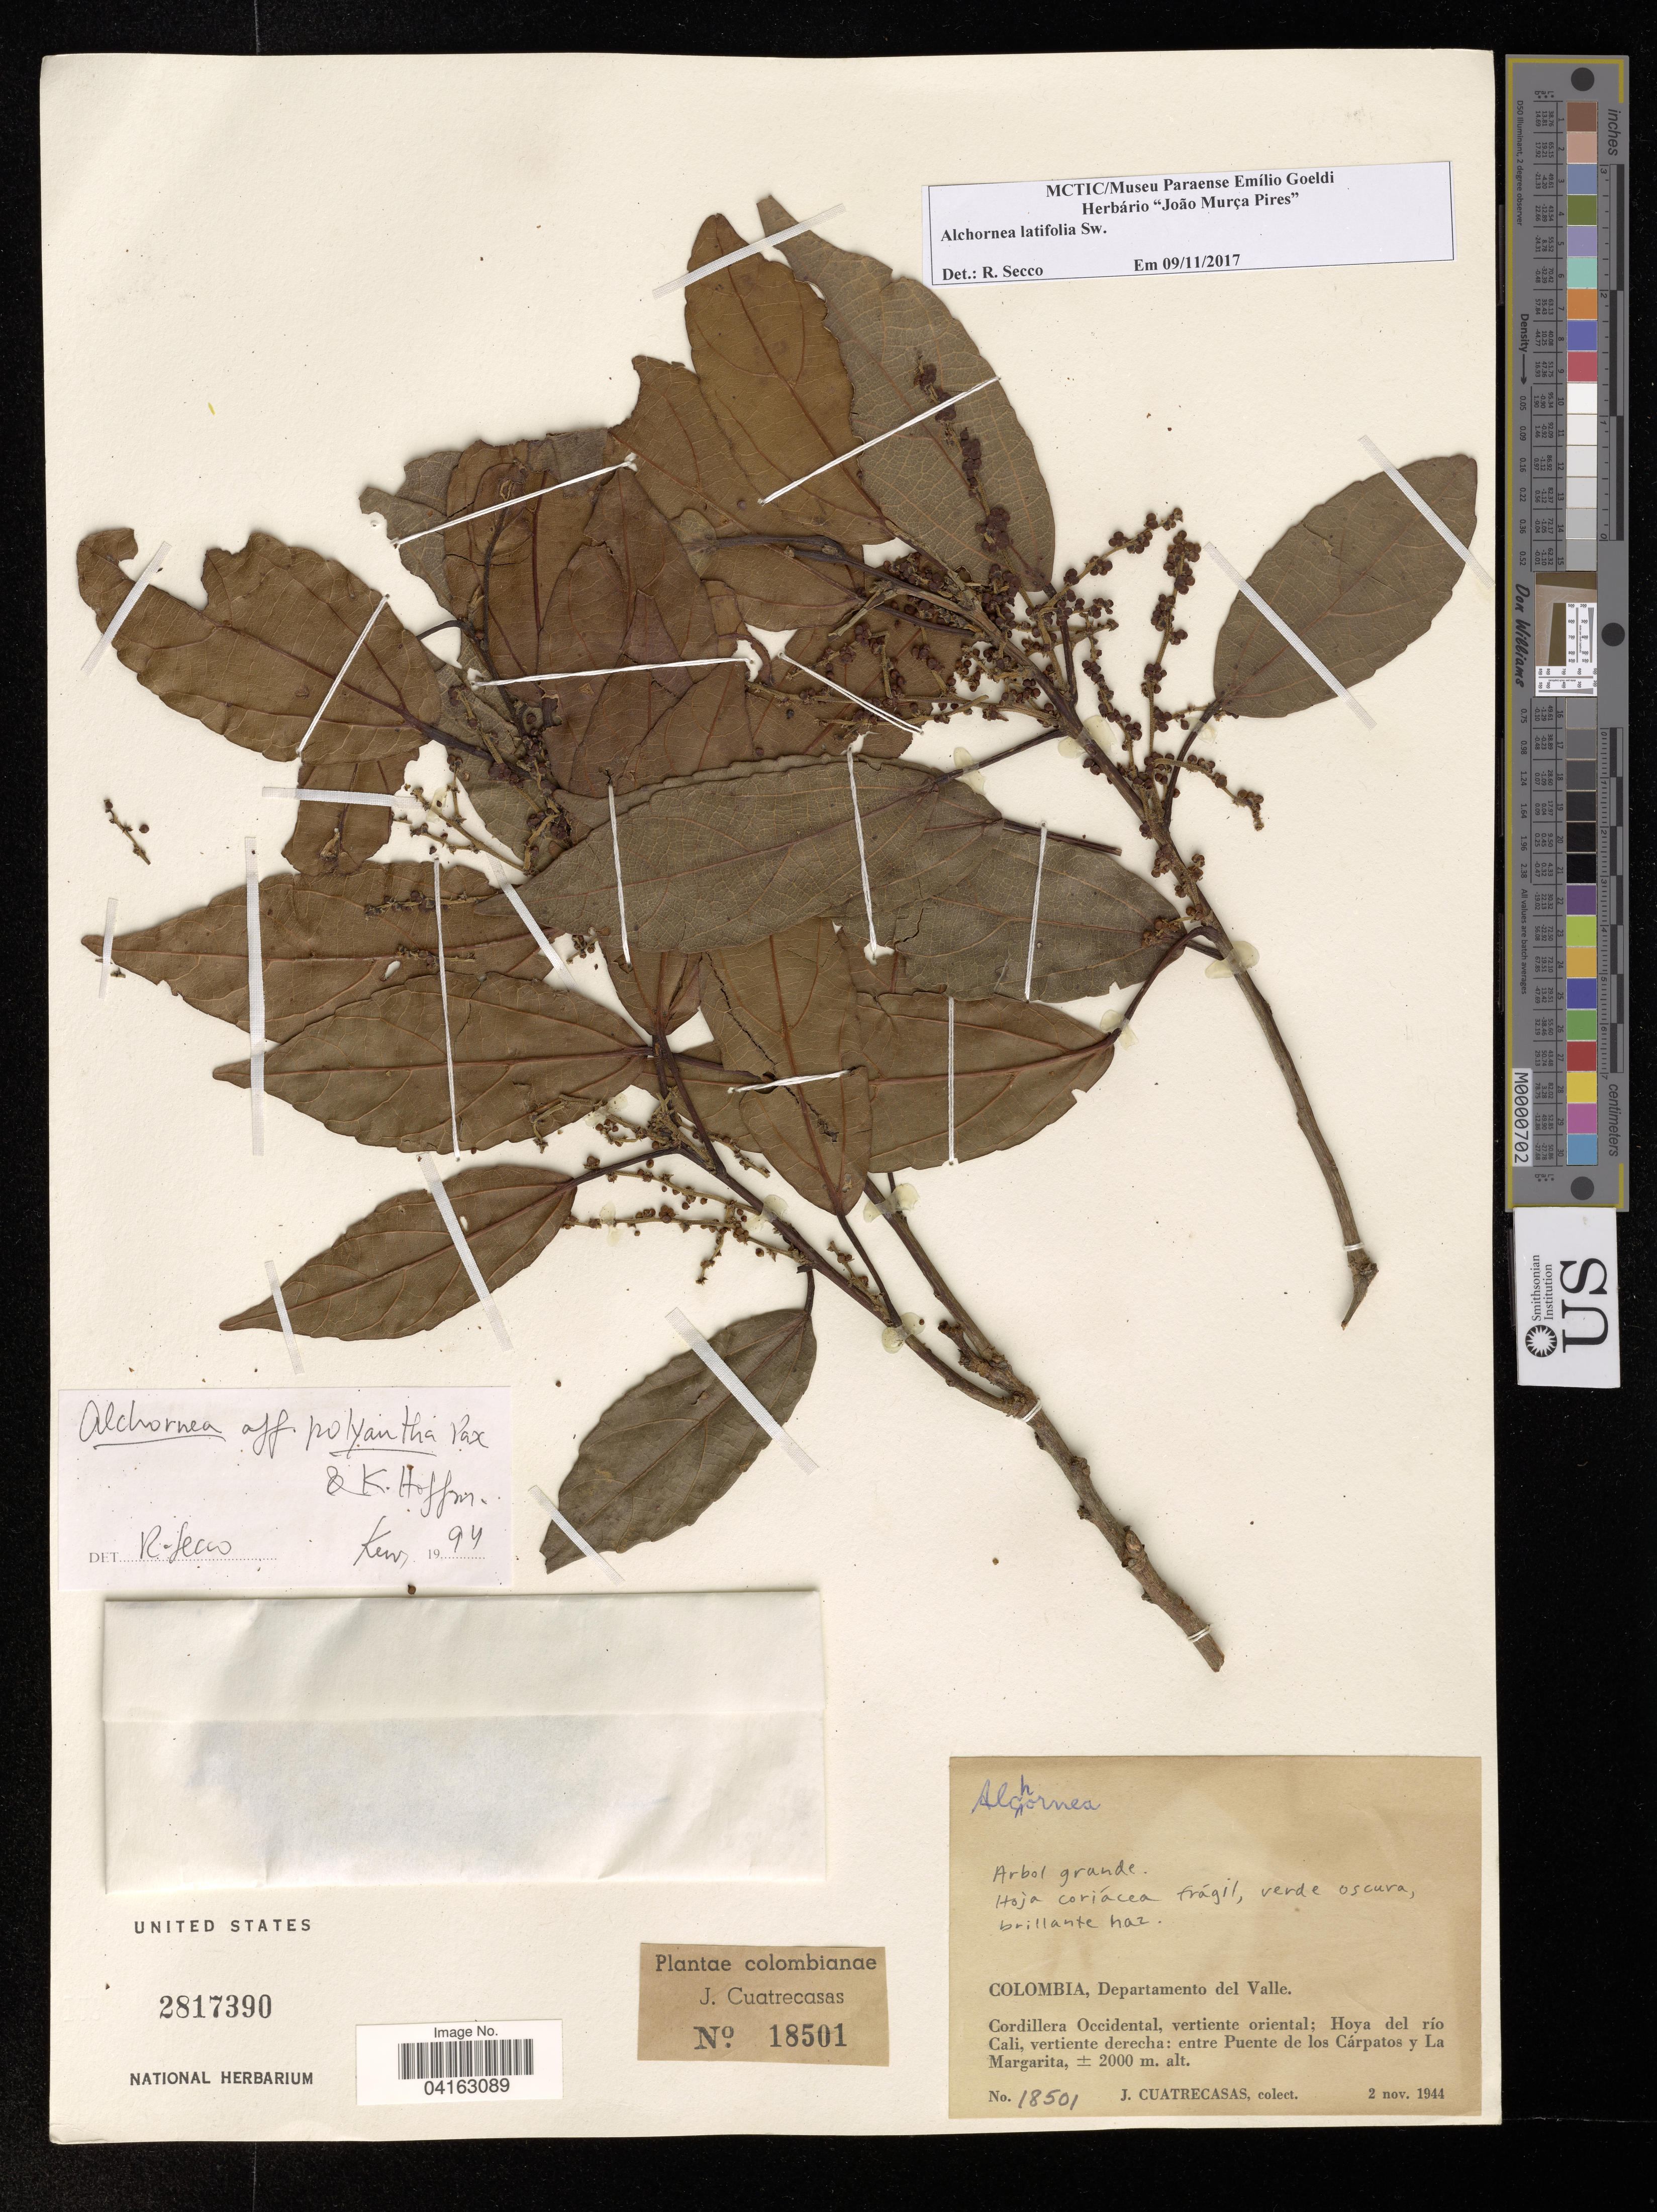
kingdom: Plantae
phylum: Tracheophyta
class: Magnoliopsida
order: Malpighiales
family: Euphorbiaceae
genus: Alchornea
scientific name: Alchornea latifolia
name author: Sw.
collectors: J. Cuatrecasas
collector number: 18501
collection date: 1944-11-02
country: Colombia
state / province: Valle del Cauca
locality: Departamento del Valle. Cordillera Occidental, vertiente oriental; Hoya del río Cali, vertiente derecha: entre Puente de los Cárpatos y La Margarita.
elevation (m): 2000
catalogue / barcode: US 2817390